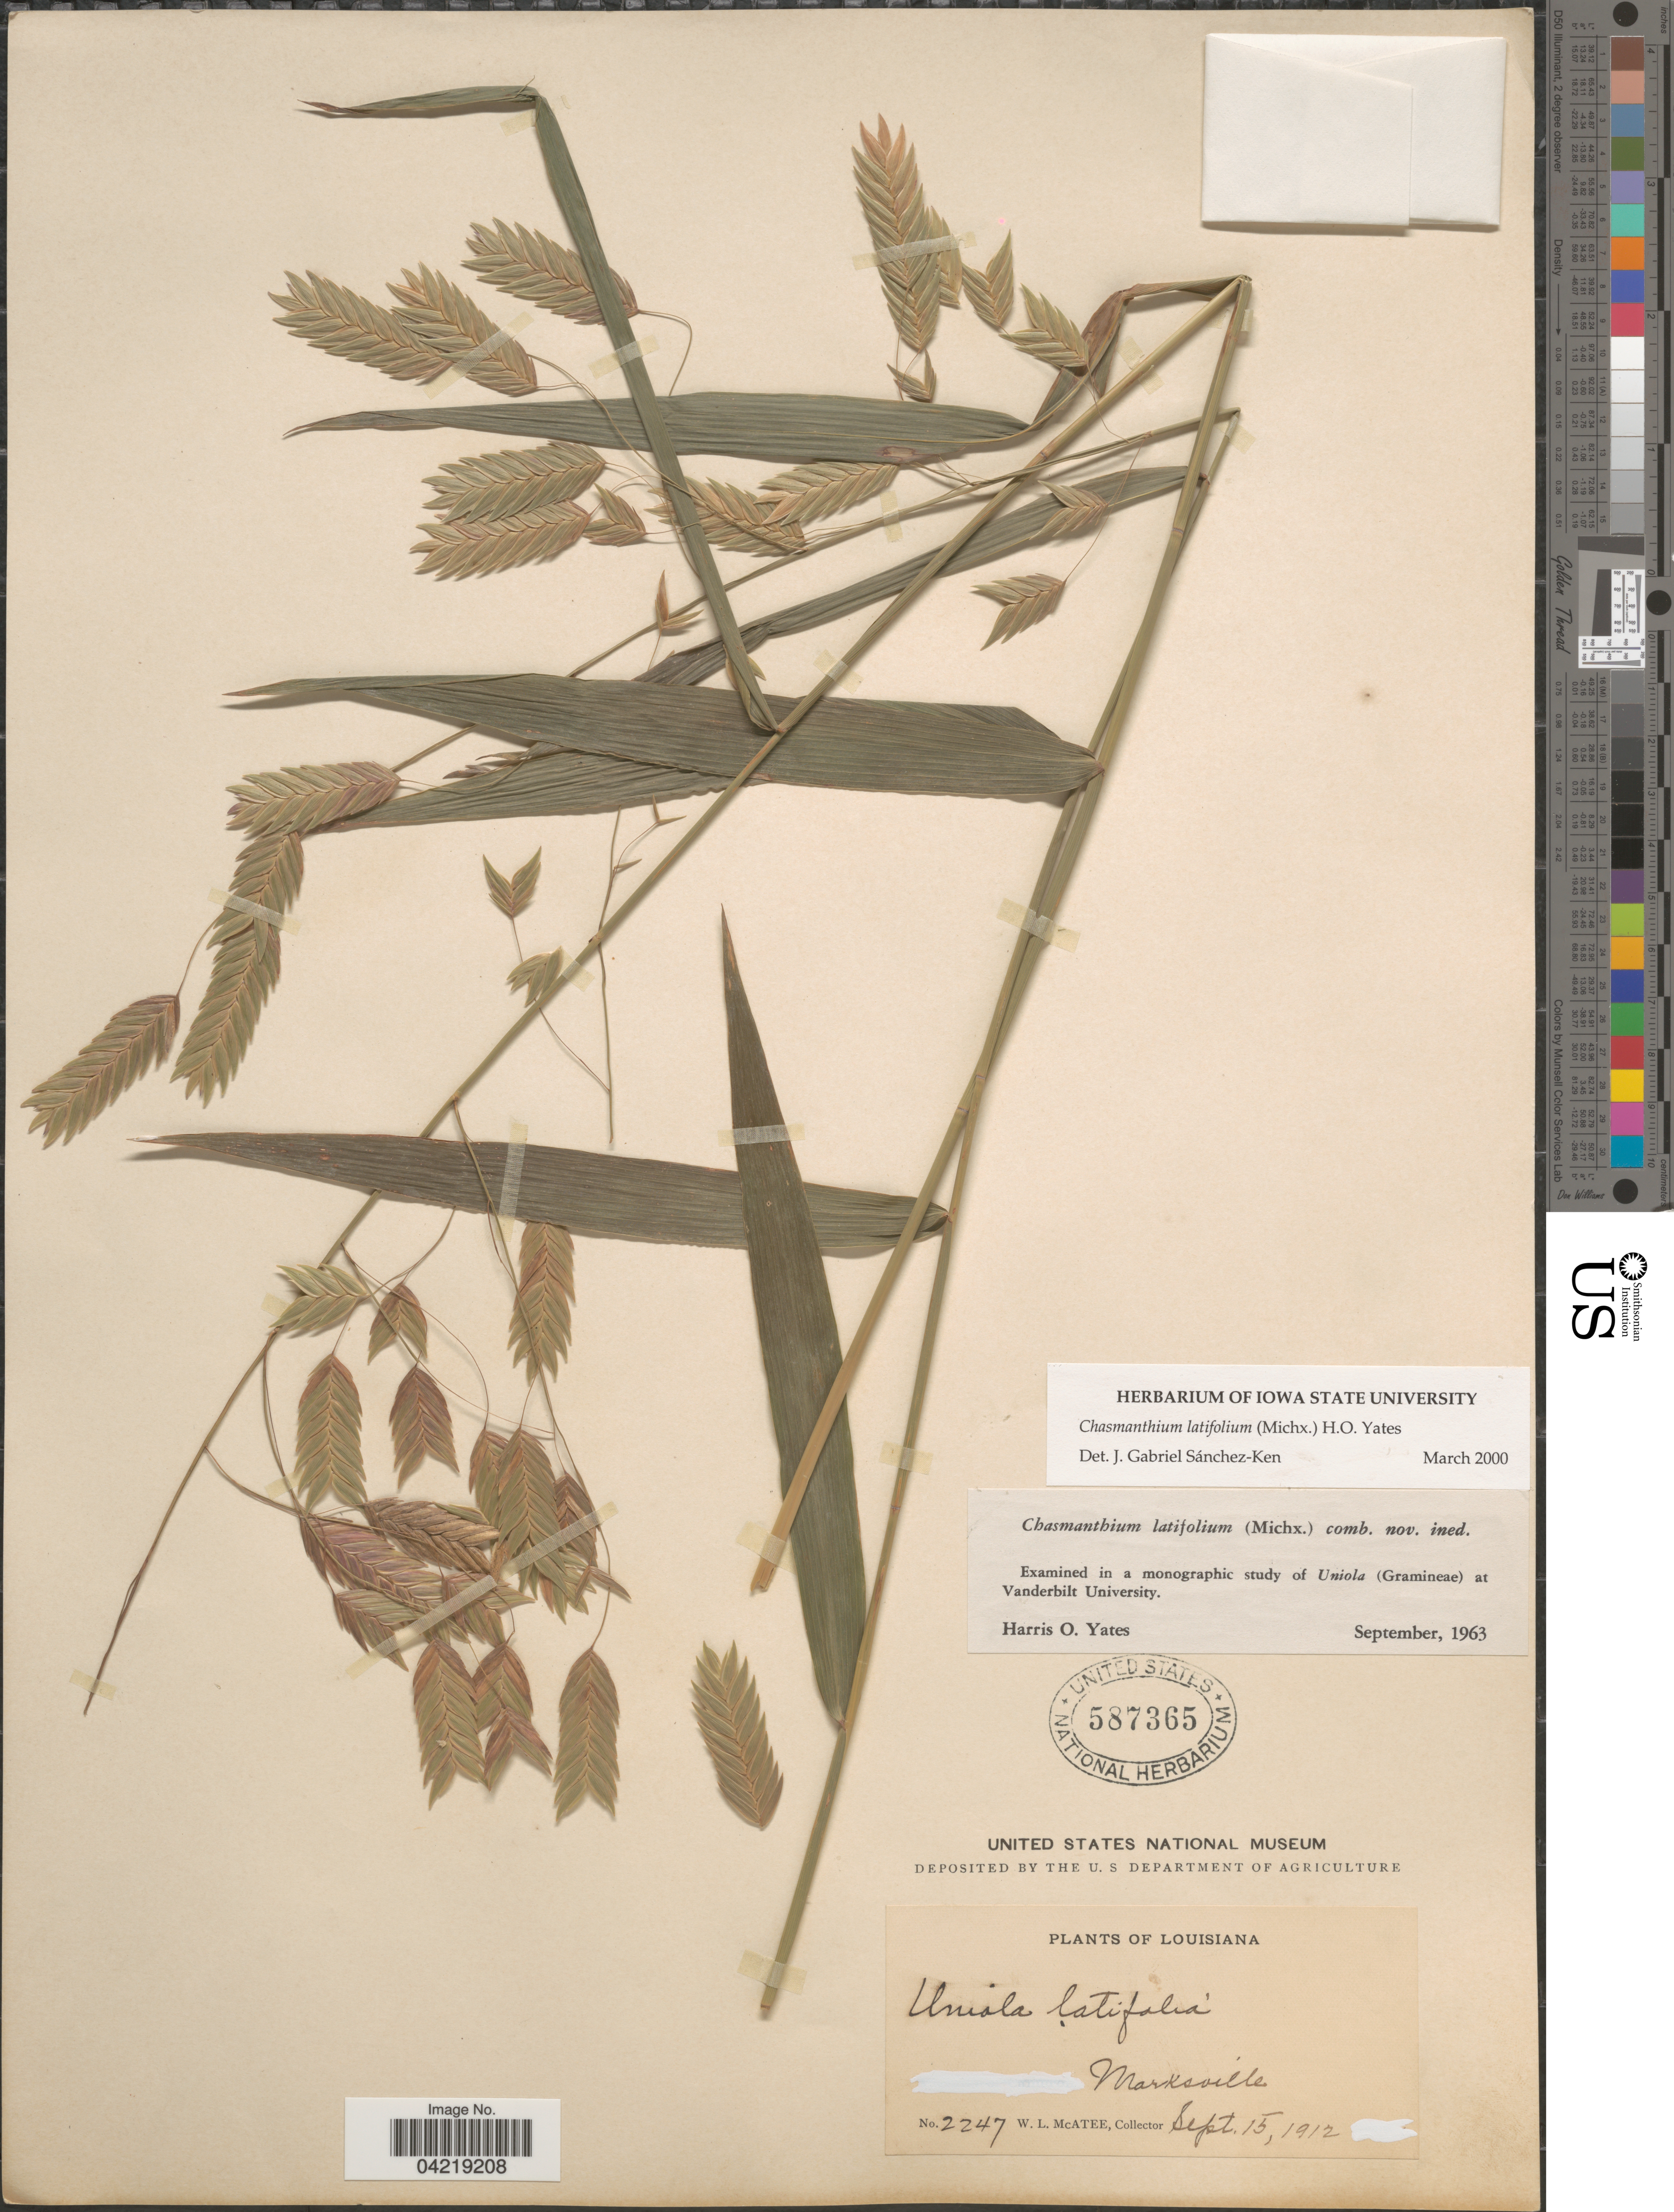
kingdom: Plantae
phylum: Tracheophyta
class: Liliopsida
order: Poales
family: Poaceae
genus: Chasmanthium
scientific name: Chasmanthium latifolium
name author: (Michx.) H.O. Yates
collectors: W. McAtee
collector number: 2247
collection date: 1912-09-15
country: United States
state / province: Louisiana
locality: Marksville.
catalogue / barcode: US 587365